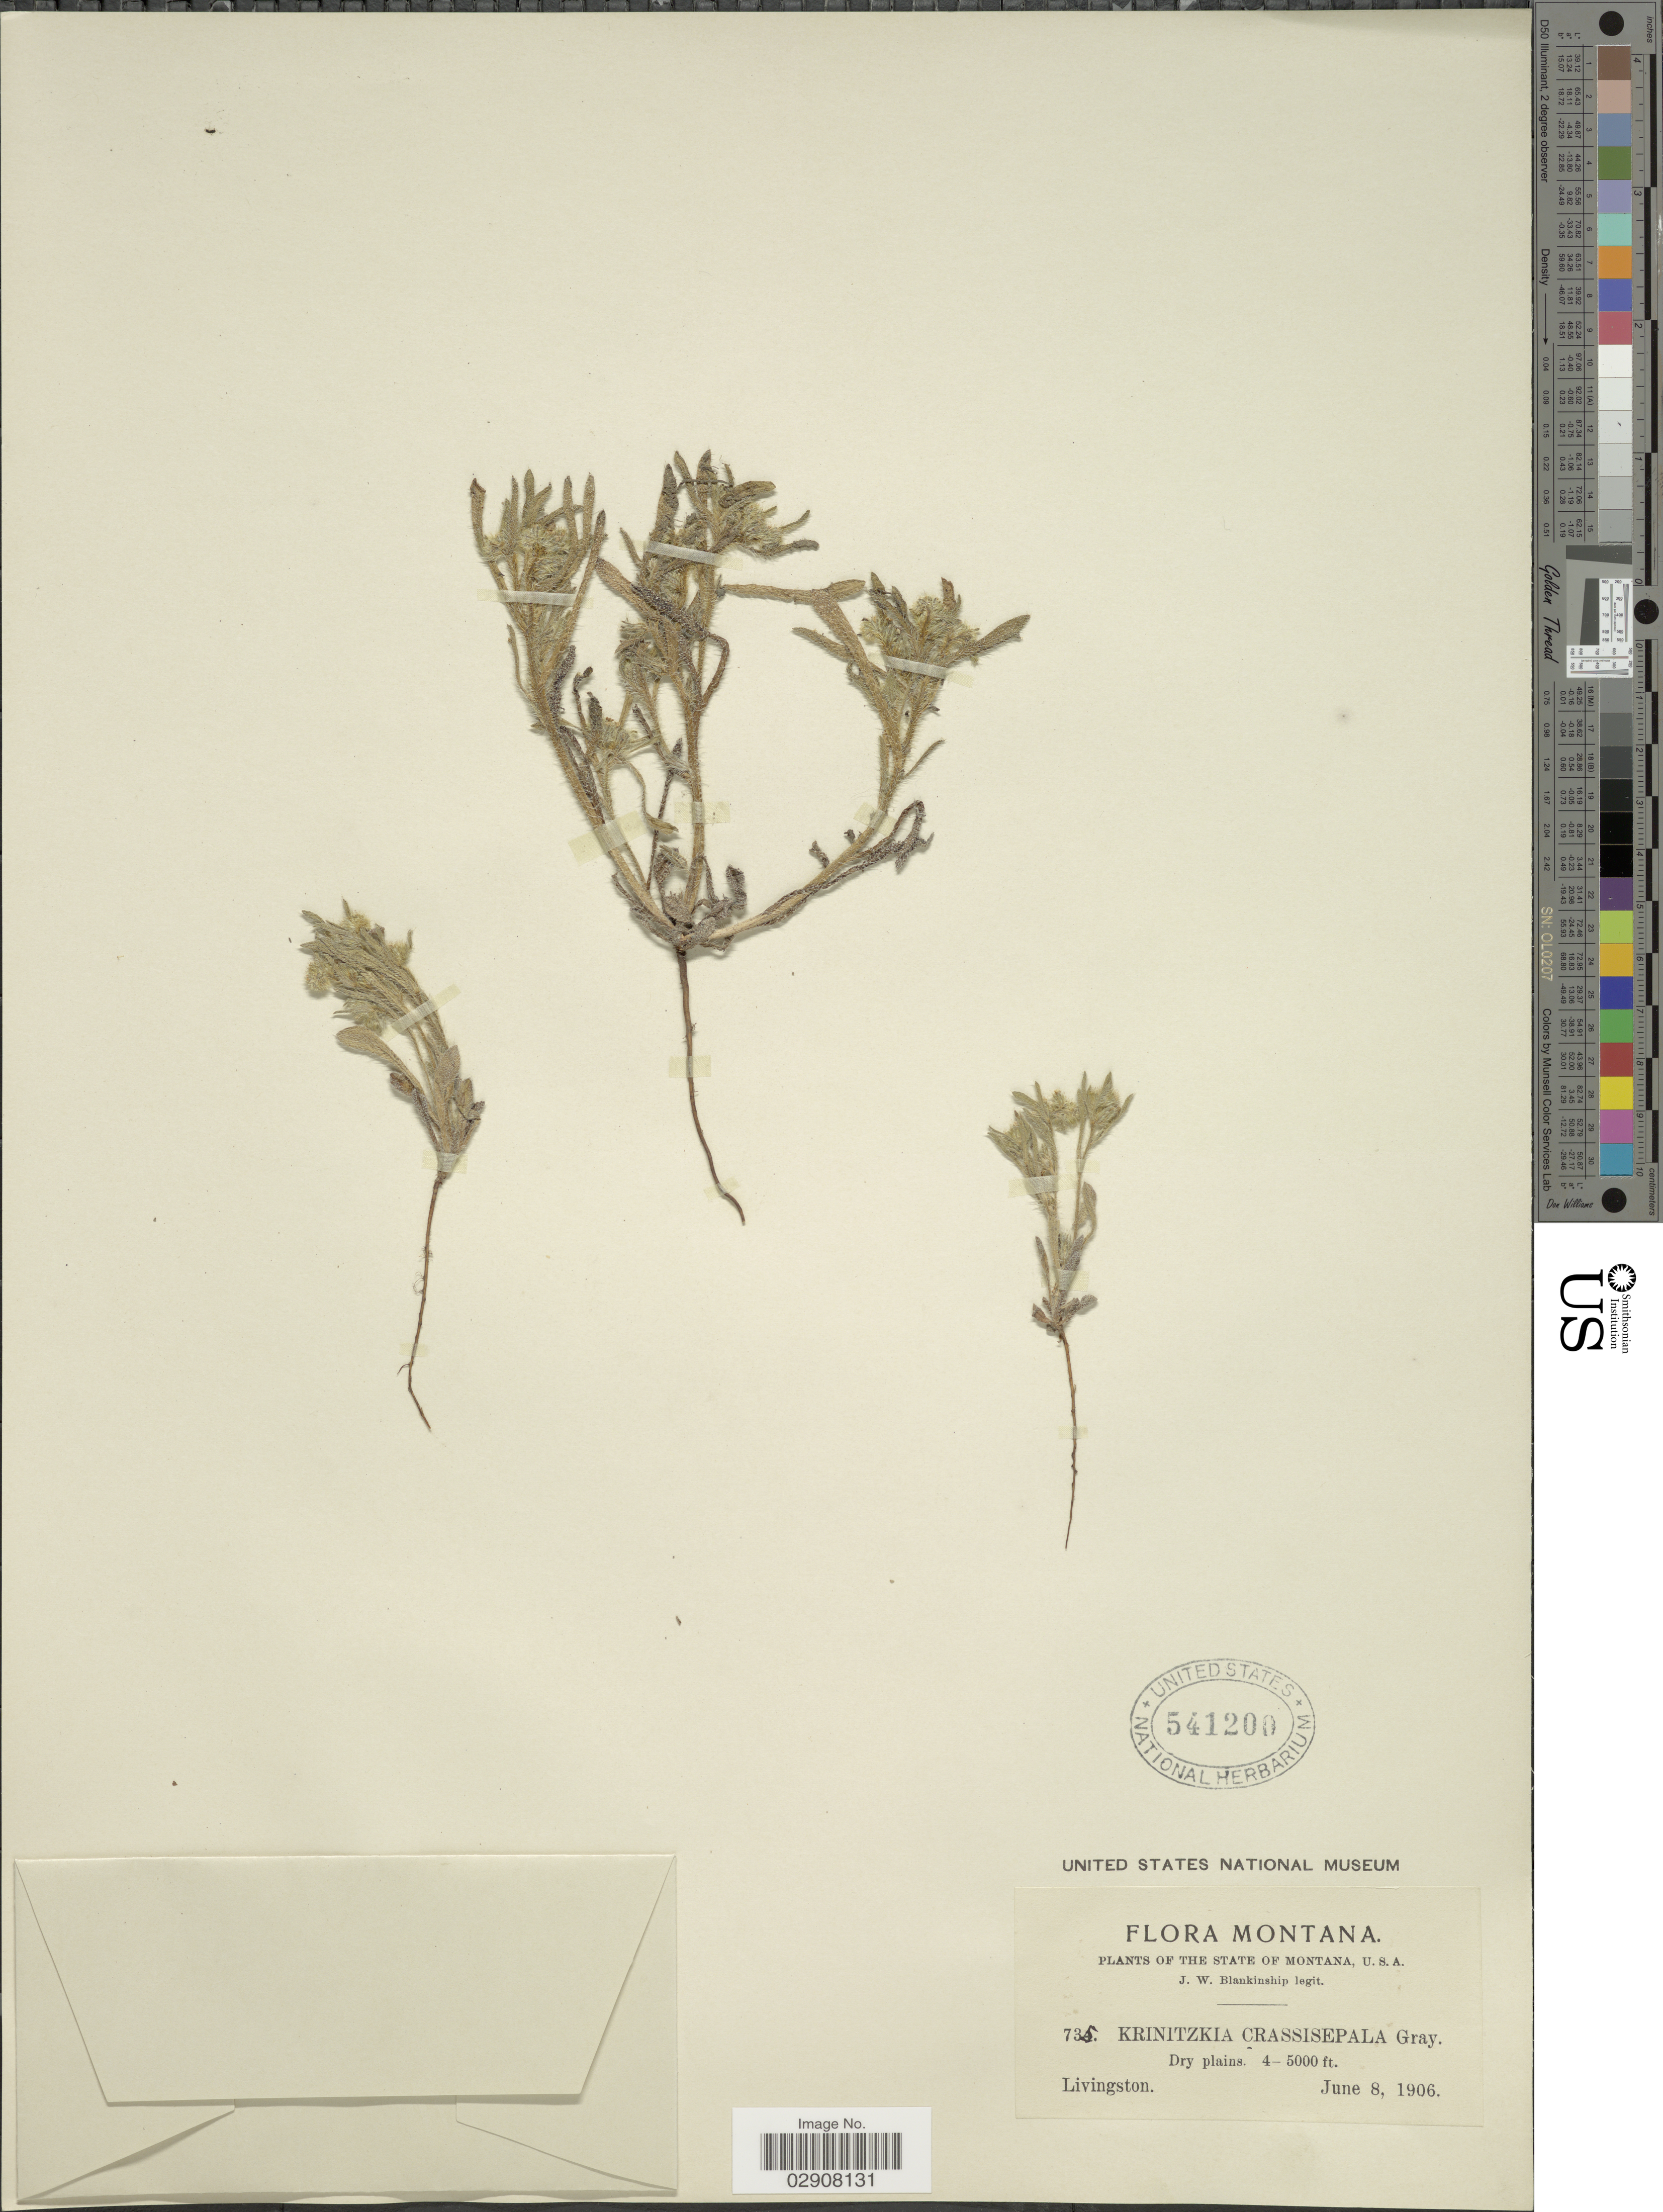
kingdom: Plantae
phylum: Tracheophyta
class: Magnoliopsida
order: Boraginales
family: Boraginaceae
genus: Cryptantha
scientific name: Cryptantha minima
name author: Rydb.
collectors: J. W. Blankinship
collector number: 735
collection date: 1906-06-08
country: United States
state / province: Montana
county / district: Park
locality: Dry plains, Livingston.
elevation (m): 1219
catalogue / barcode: US 541200